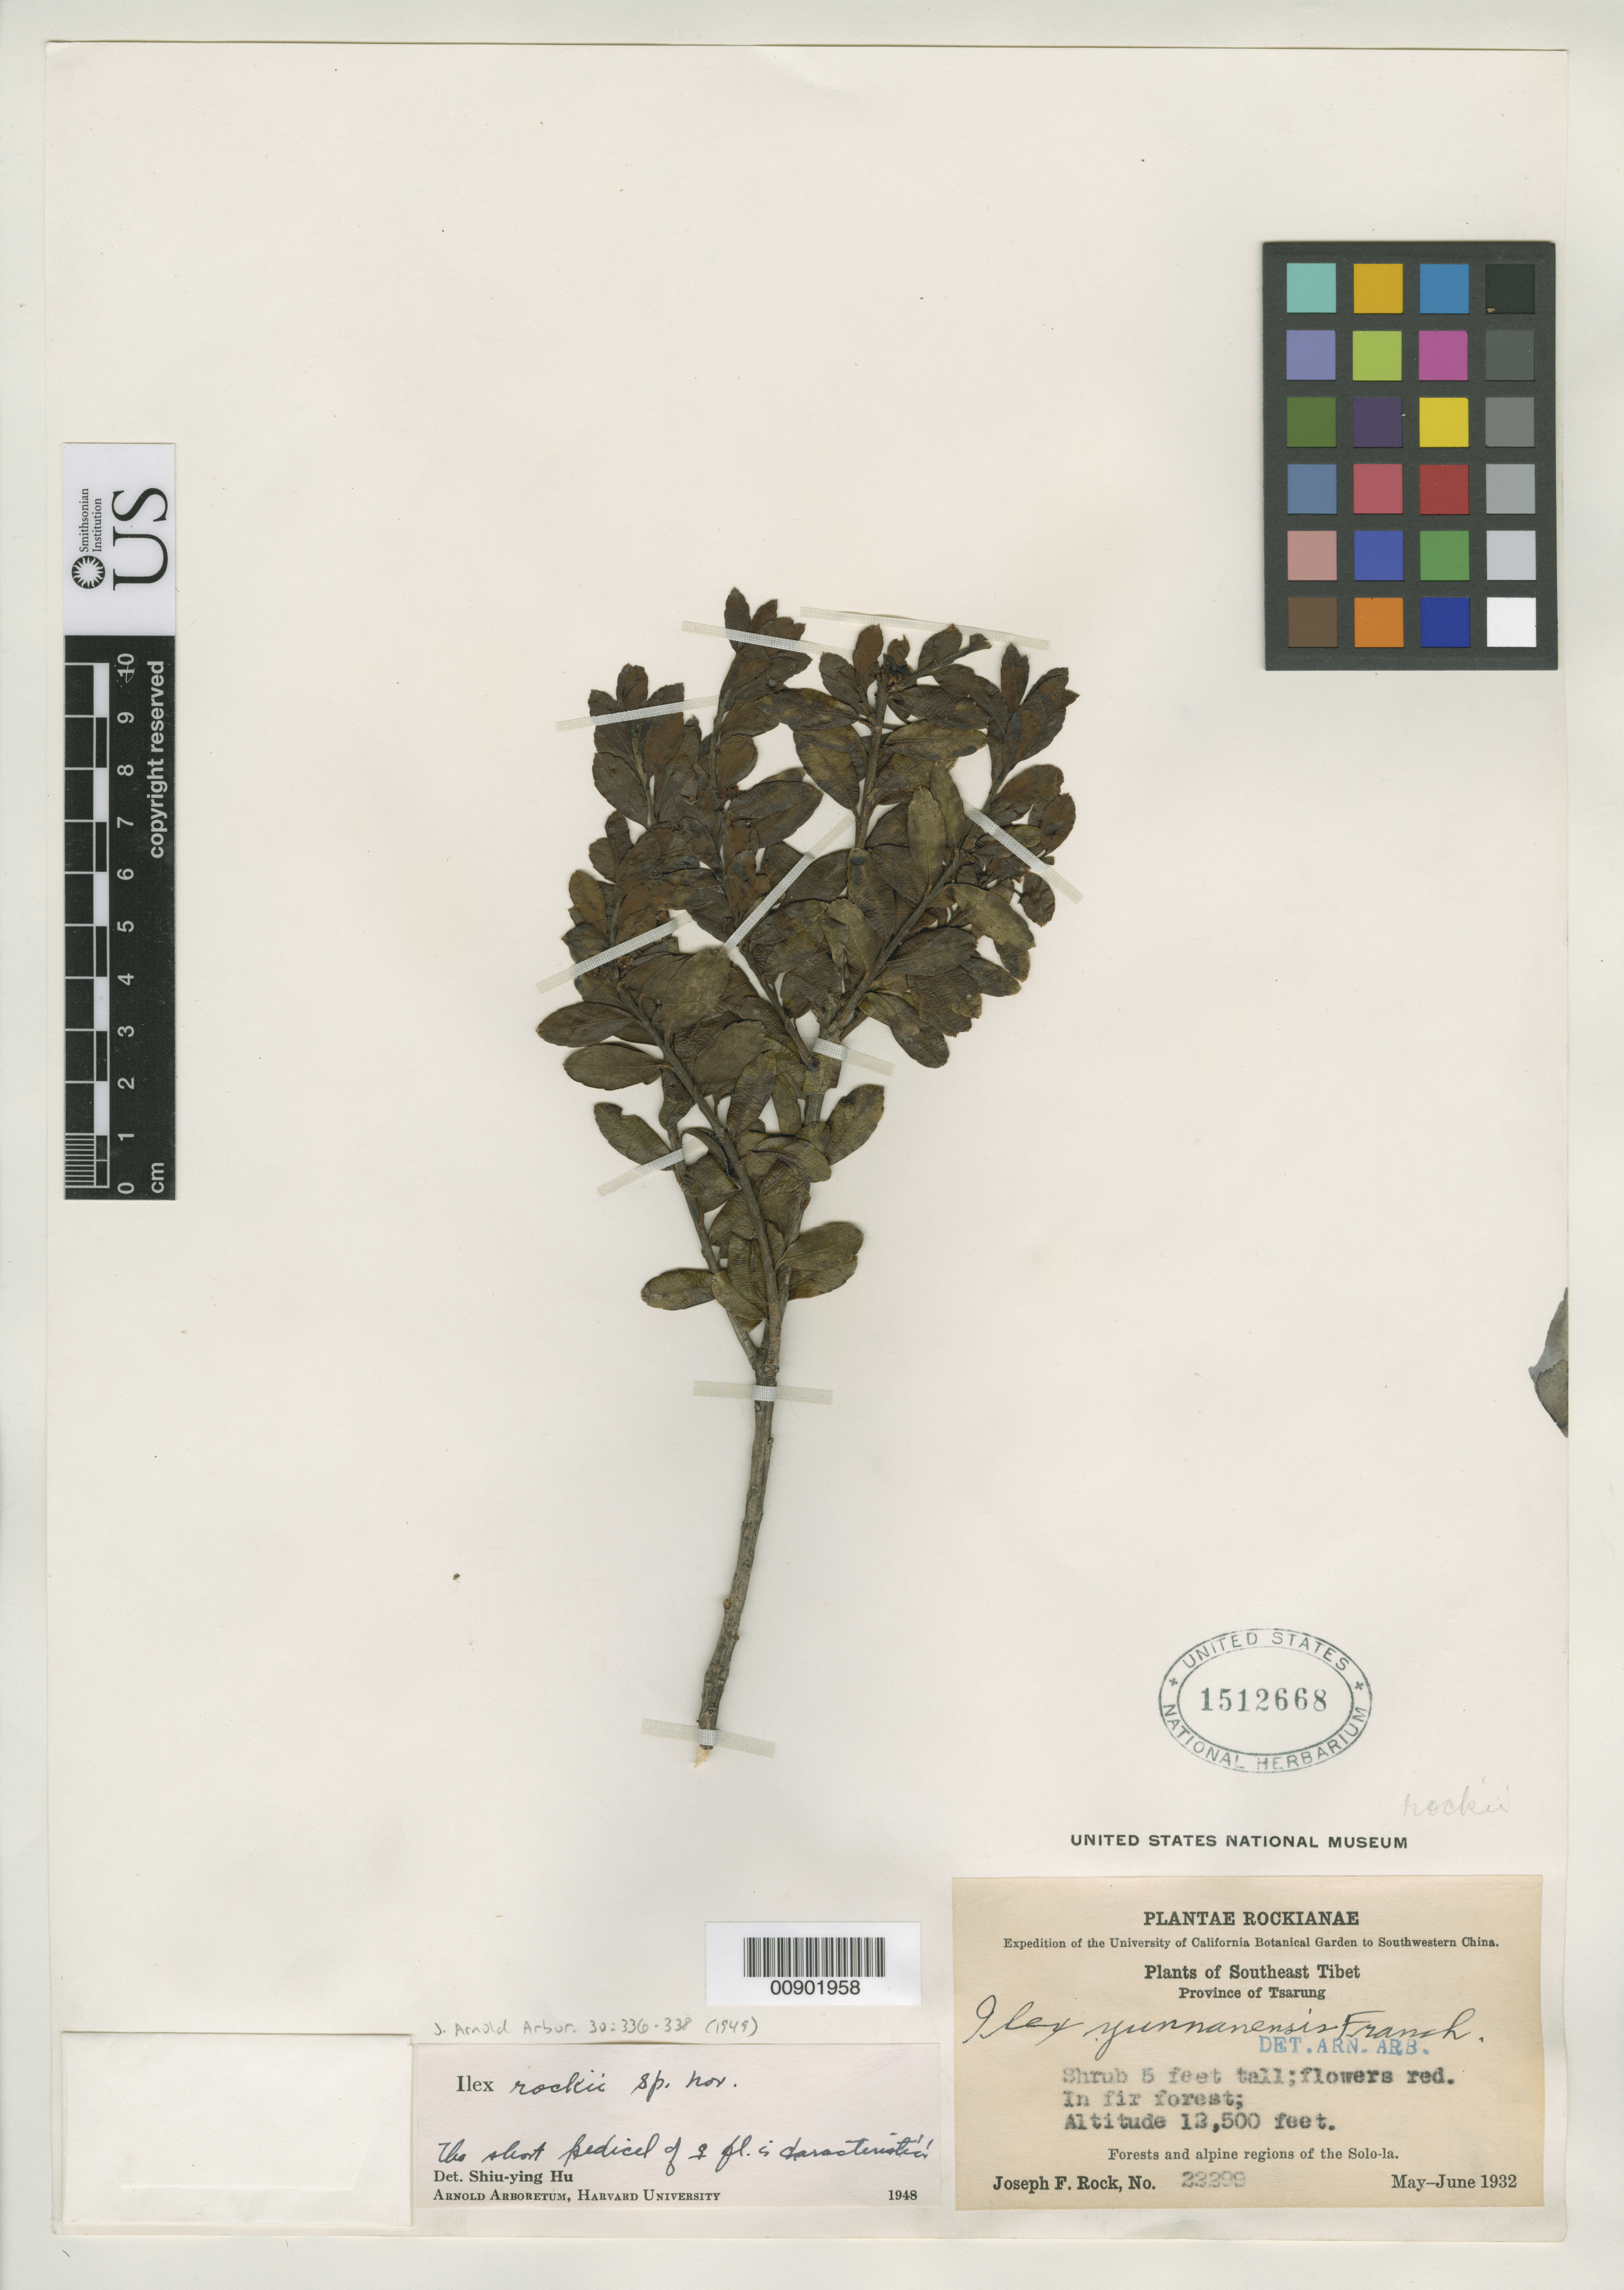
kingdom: Plantae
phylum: Tracheophyta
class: Magnoliopsida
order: Aquifoliales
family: Aquifoliaceae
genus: Ilex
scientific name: Ilex rockii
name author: S.Y. Hu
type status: Isotype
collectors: J. F. Rock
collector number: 22299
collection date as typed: May 1932 to -- Jun 1932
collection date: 1932-05/1932-06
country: China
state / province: Xizang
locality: Southeast Tibet. Province of Tsarung. Forests and alpine regions of the Solo-la.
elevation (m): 4115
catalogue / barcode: US 1512668